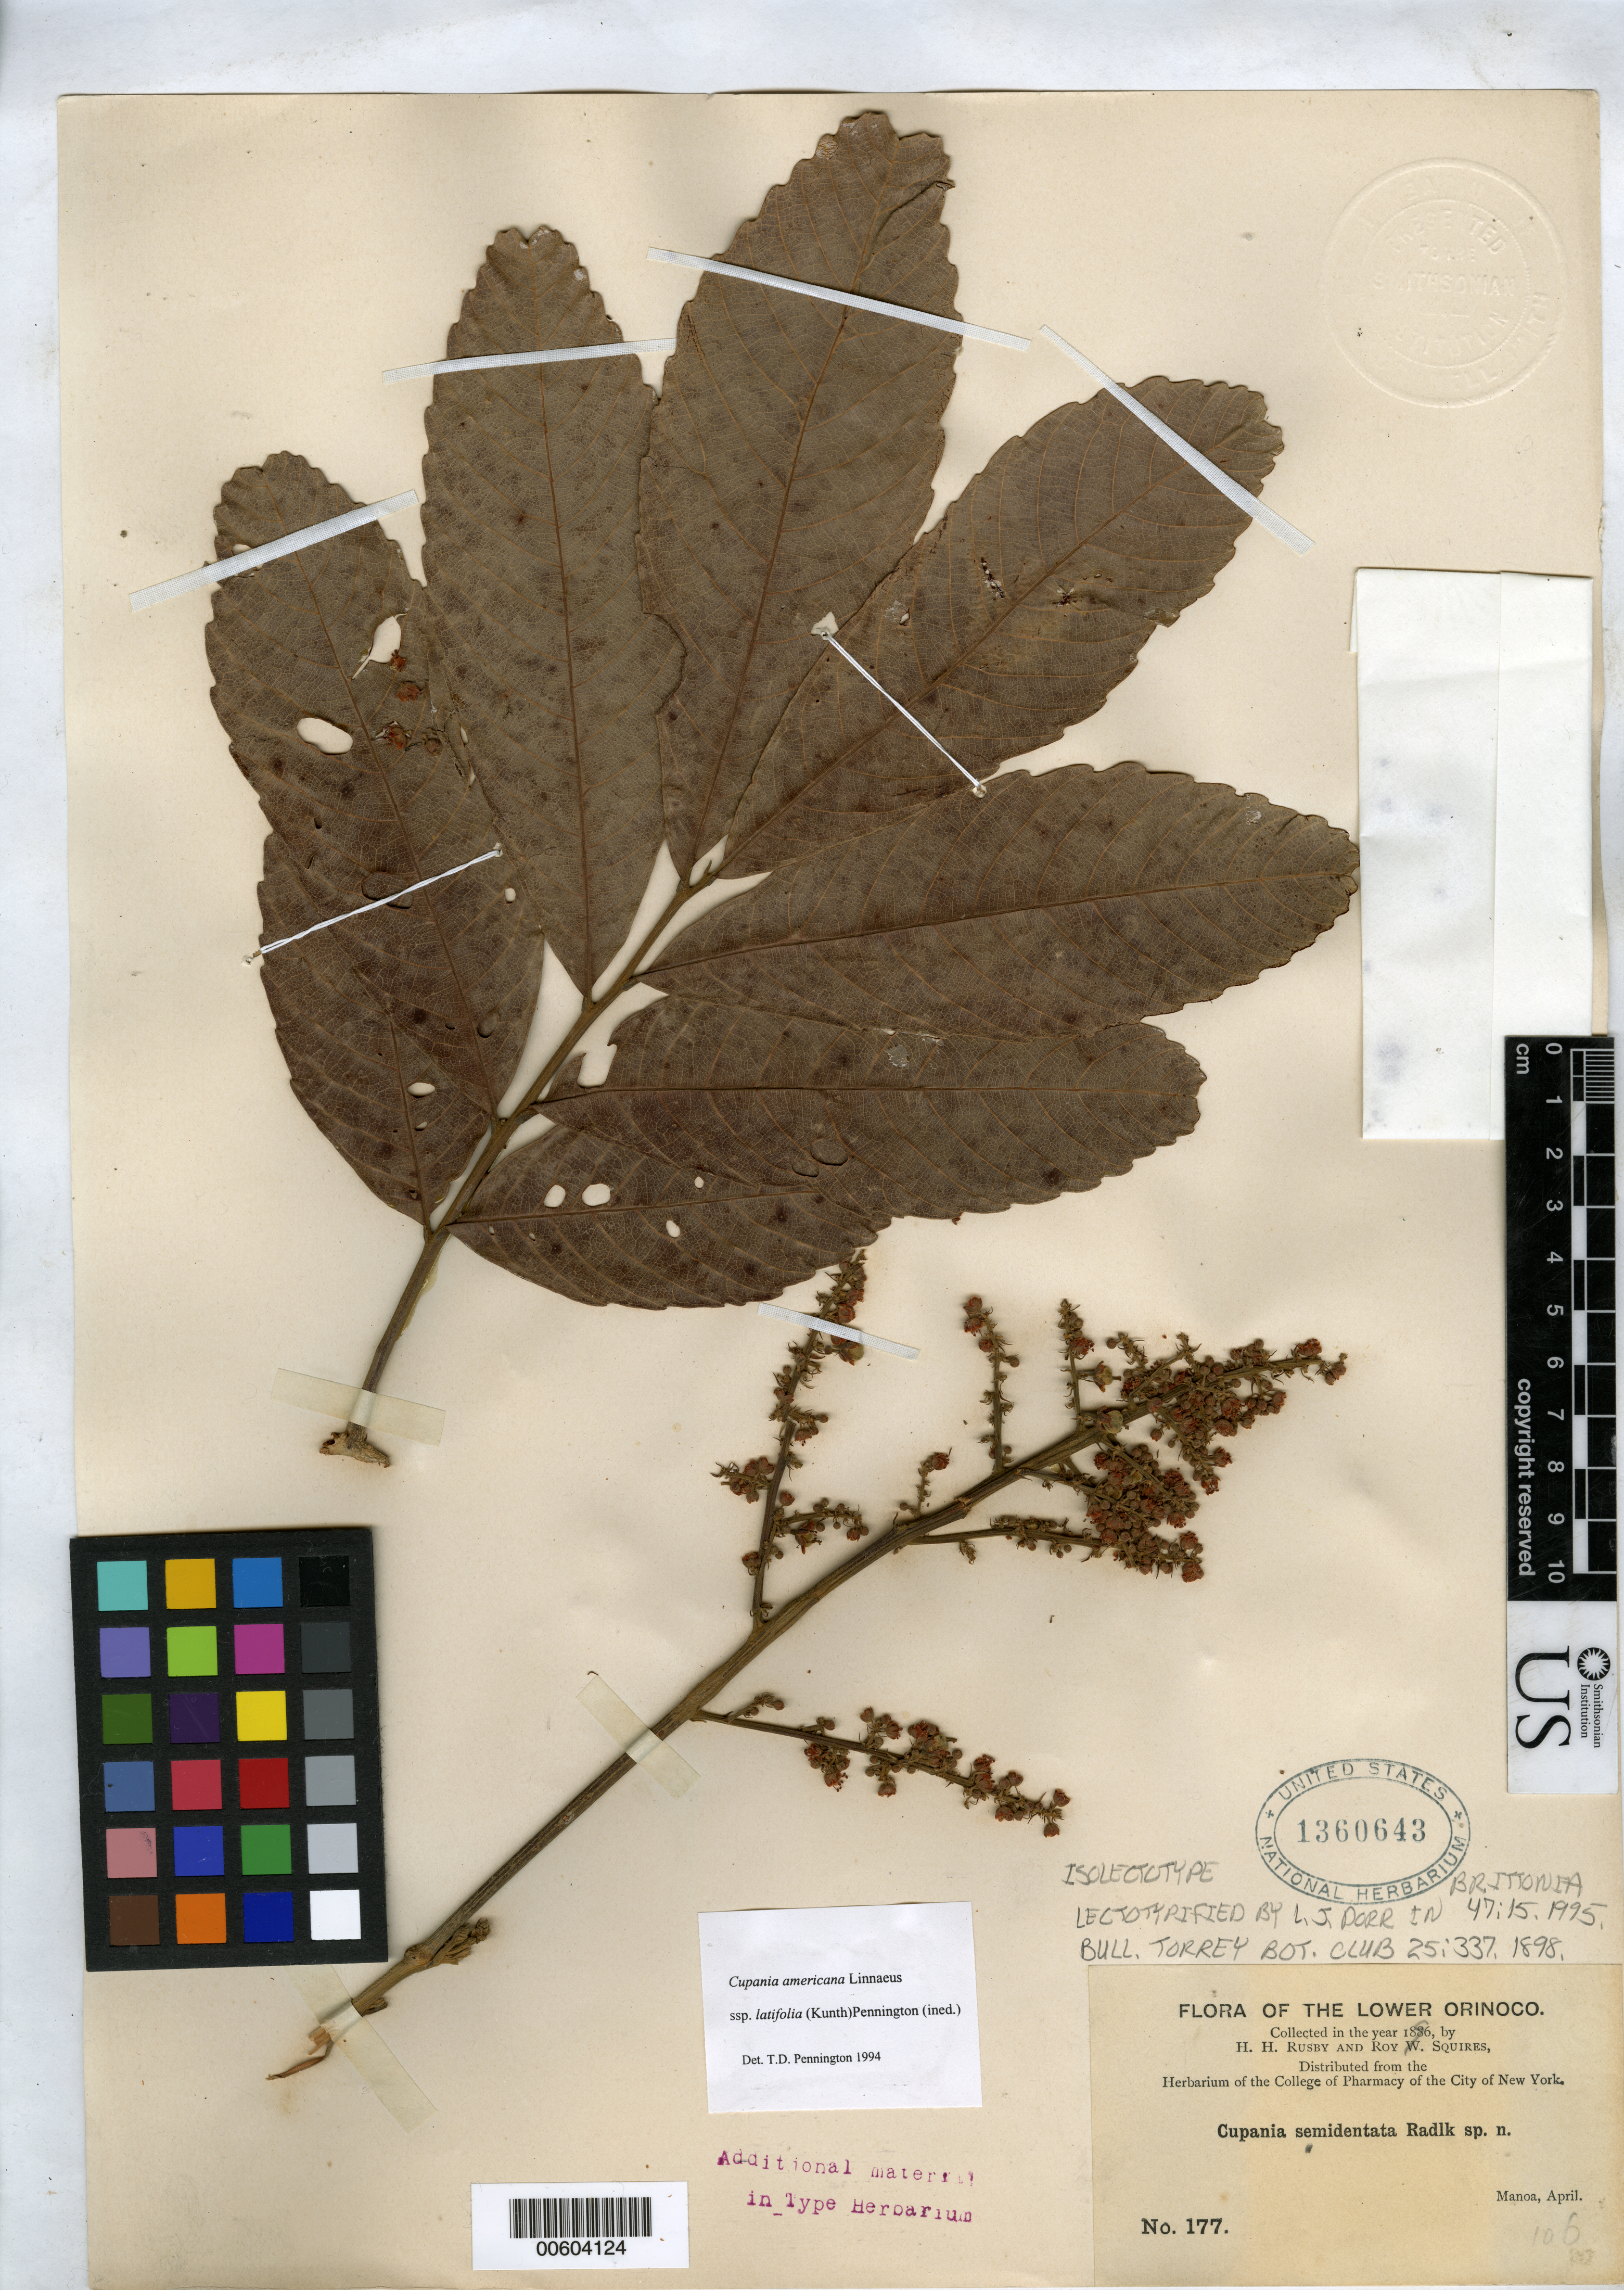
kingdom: Plantae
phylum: Tracheophyta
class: Magnoliopsida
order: Sapindales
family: Sapindaceae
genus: Cupania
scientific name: Cupania semidentata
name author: Radlk.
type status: Isolectotype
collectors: H. H. Rusby & R. Squires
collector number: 177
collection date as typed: April 1896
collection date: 1896-04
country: Venezuela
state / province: Delta Amacuro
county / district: Antonio Díaz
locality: Lower Orinoco, Manoa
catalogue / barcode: US 1360643